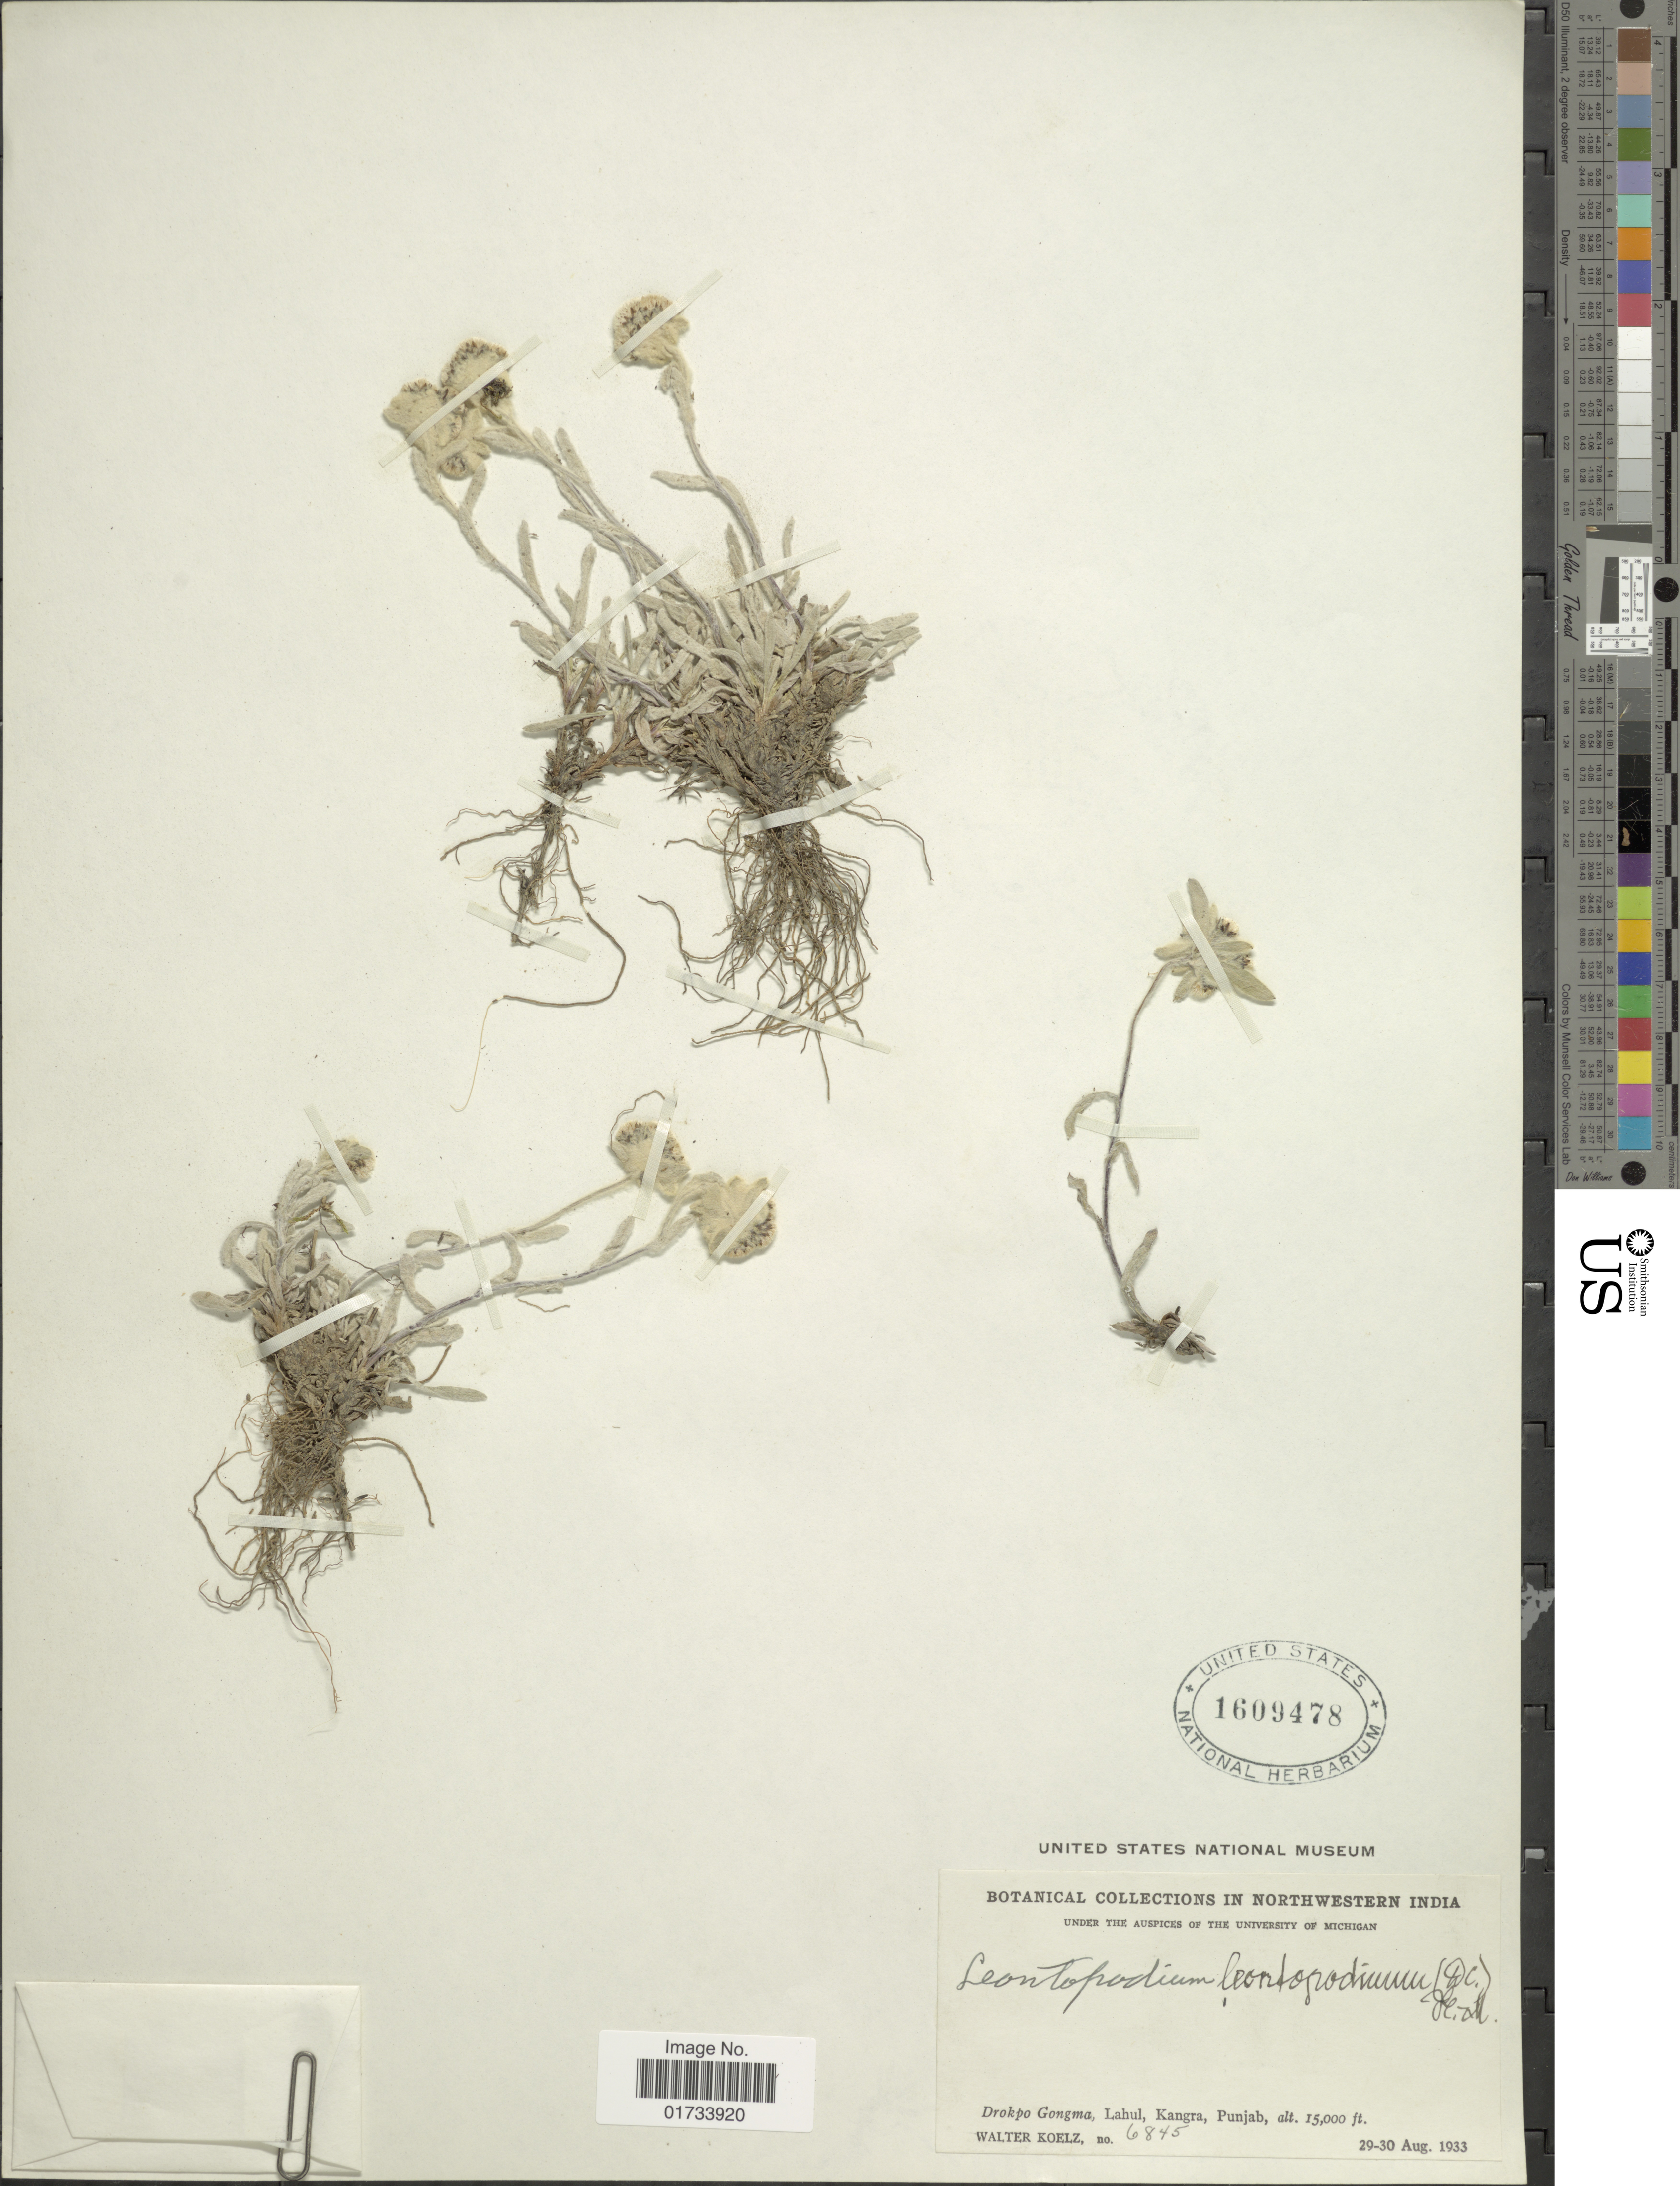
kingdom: Plantae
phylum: Tracheophyta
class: Magnoliopsida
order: Asterales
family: Asteraceae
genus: Leontopodium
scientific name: Leontopodium leontopodinum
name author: (DC.) Hand.-Mazz.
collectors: W. N. Koelz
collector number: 6845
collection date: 1933-08-29/1933-08-30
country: India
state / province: Himachal Pradesh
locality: Northwestern India, Drokpo Gongma, Lahul, Kangra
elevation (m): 4572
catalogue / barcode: US 1609478